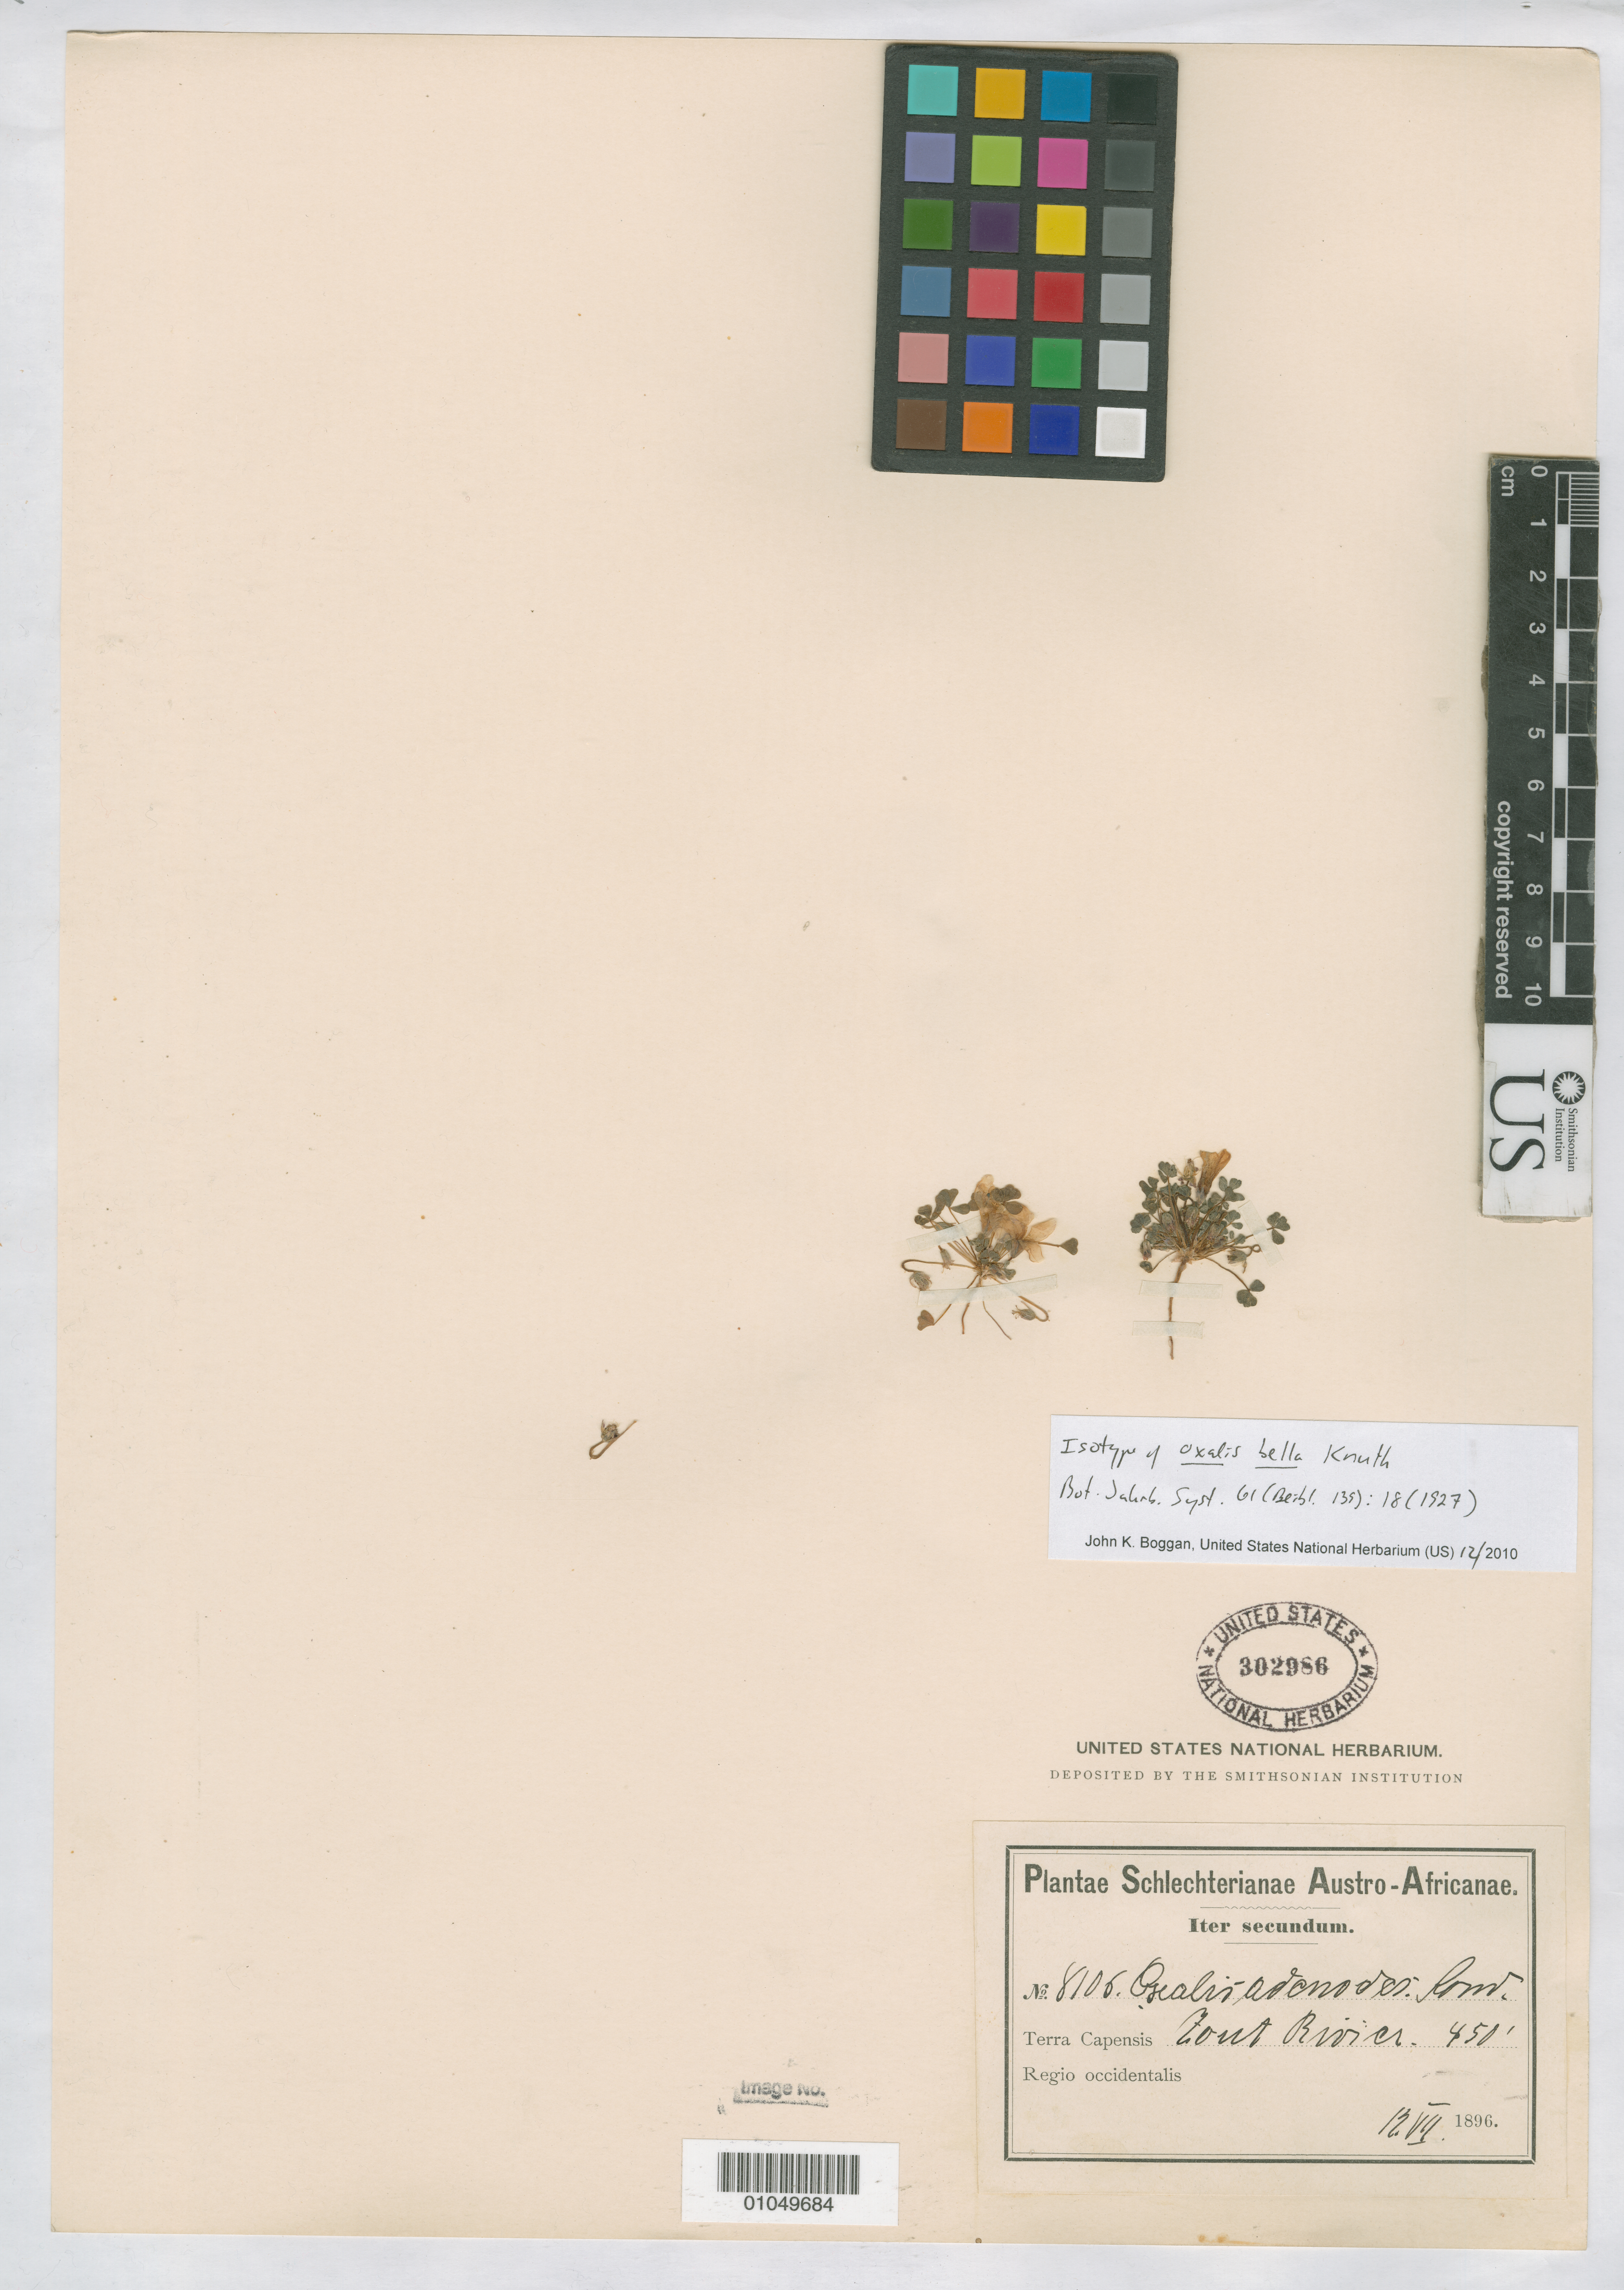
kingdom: Plantae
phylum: Tracheophyta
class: Magnoliopsida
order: Oxalidales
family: Oxalidaceae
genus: Oxalis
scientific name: Oxalis bella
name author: R. Knuth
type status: Isotype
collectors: F. R. R. Schlechter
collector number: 8106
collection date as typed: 12 Jul 1896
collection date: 1896-07-12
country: South Africa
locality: Terra Capensis, Zout Rivier.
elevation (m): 137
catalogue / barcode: US 302986